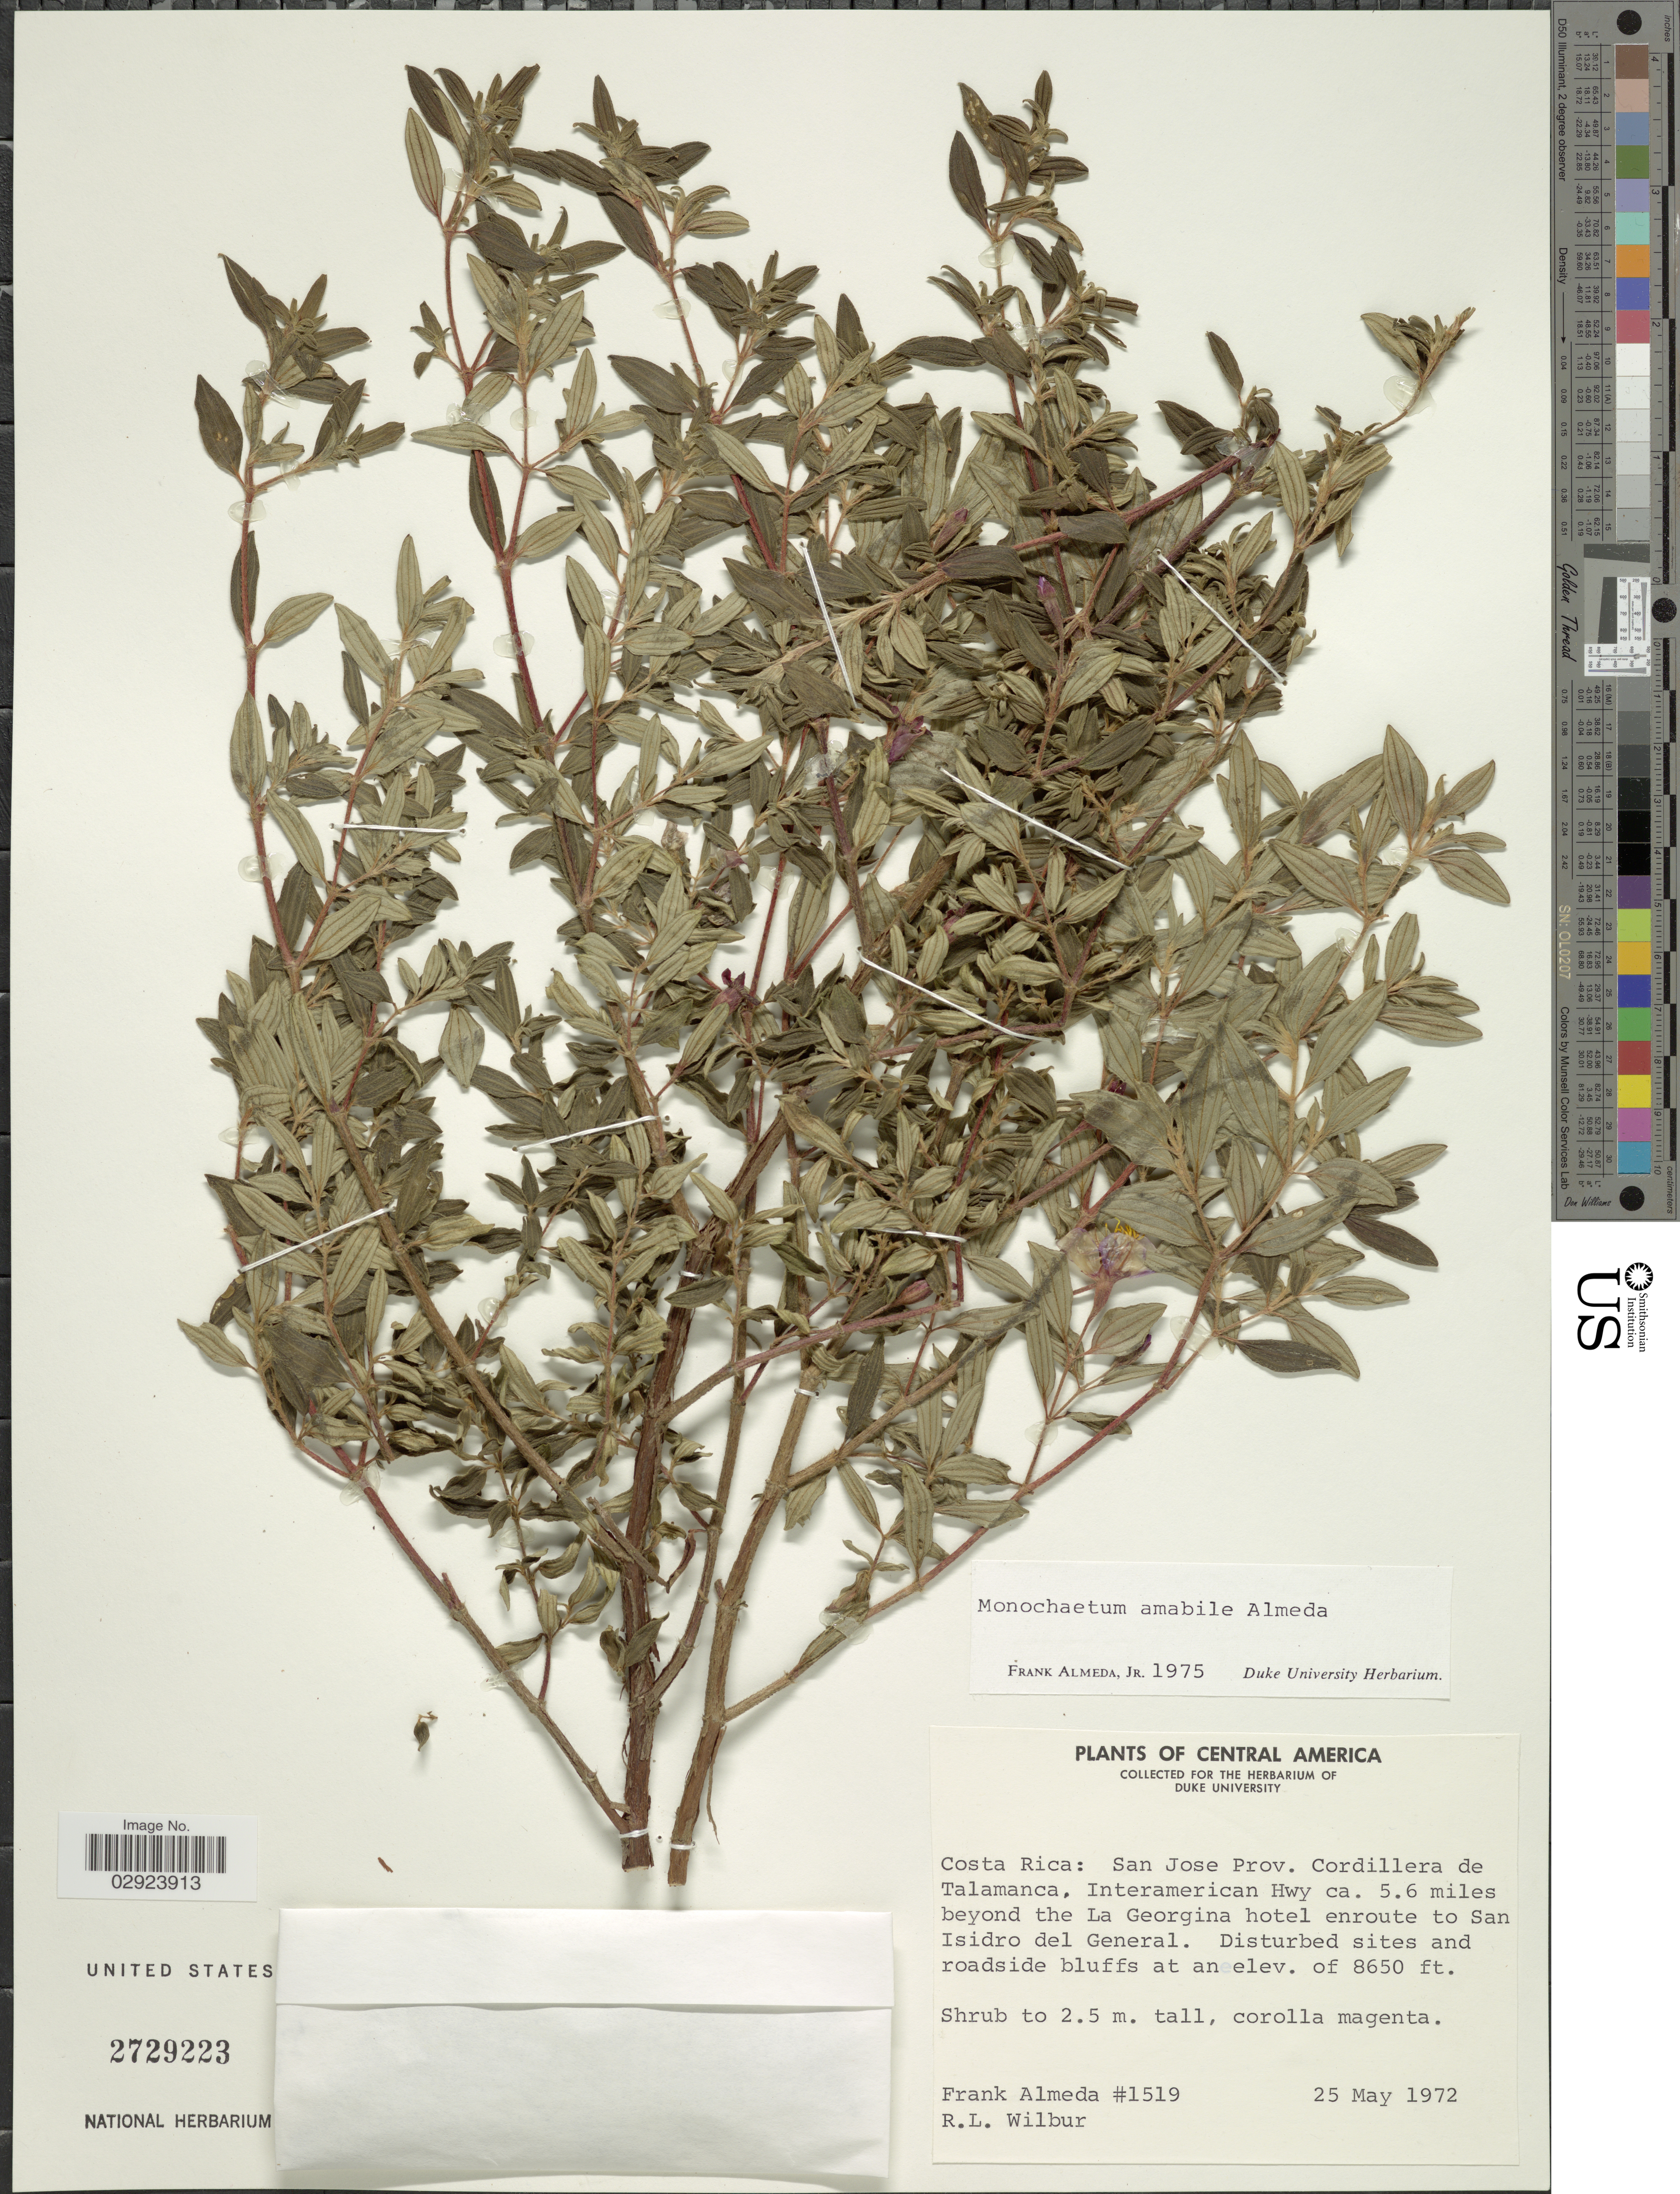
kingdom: Plantae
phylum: Tracheophyta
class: Magnoliopsida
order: Myrtales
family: Melastomataceae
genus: Monochaetum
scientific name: Monochaetum amabile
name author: Almeda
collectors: F. Almeda & R. L. Wilbur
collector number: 1519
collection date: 1972-05-25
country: Costa Rica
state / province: San José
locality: Cordillera de Talamanca, Interamerican Hwy ca. 5.6 miles beyond the La Georgina hotel enroute to San Isidro del General.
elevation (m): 2637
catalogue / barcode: US 2729223